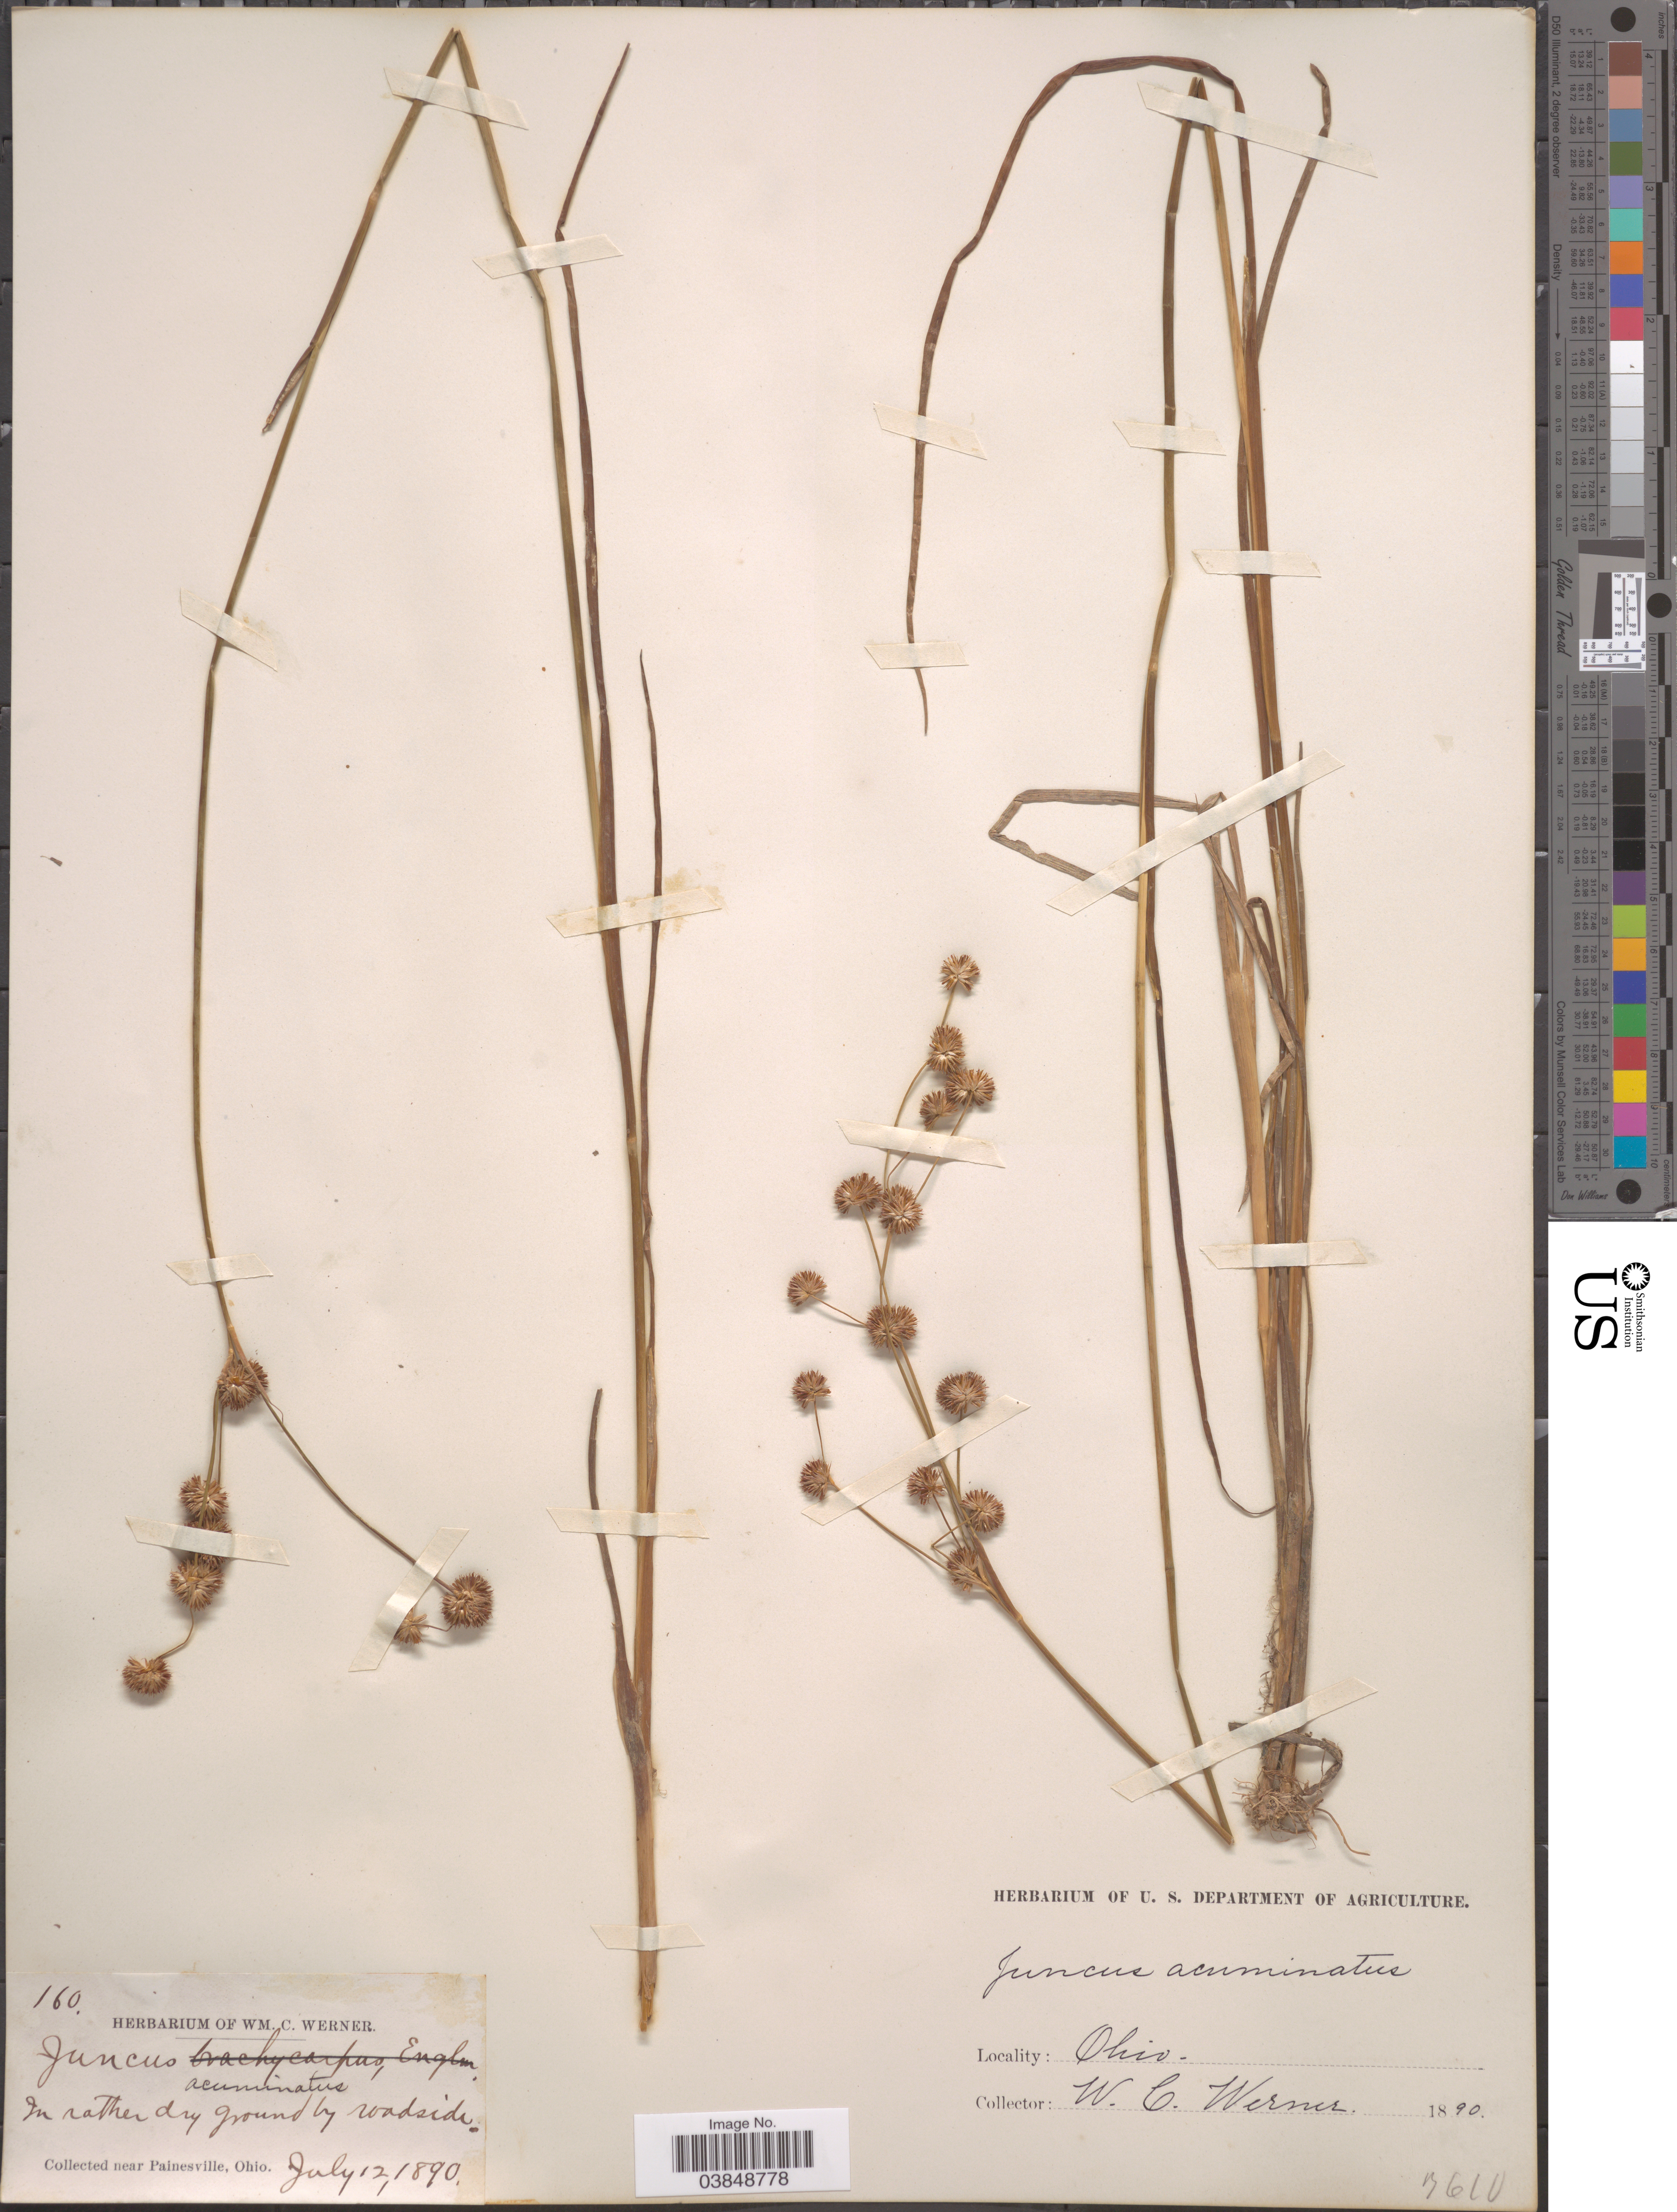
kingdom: Plantae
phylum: Tracheophyta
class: Liliopsida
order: Poales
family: Juncaceae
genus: Juncus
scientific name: Juncus acuminatus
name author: Michx.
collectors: W. Werner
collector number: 160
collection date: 1890-07-12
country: United States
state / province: Ohio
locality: In rather dry ground by roadside. Near Painesville.